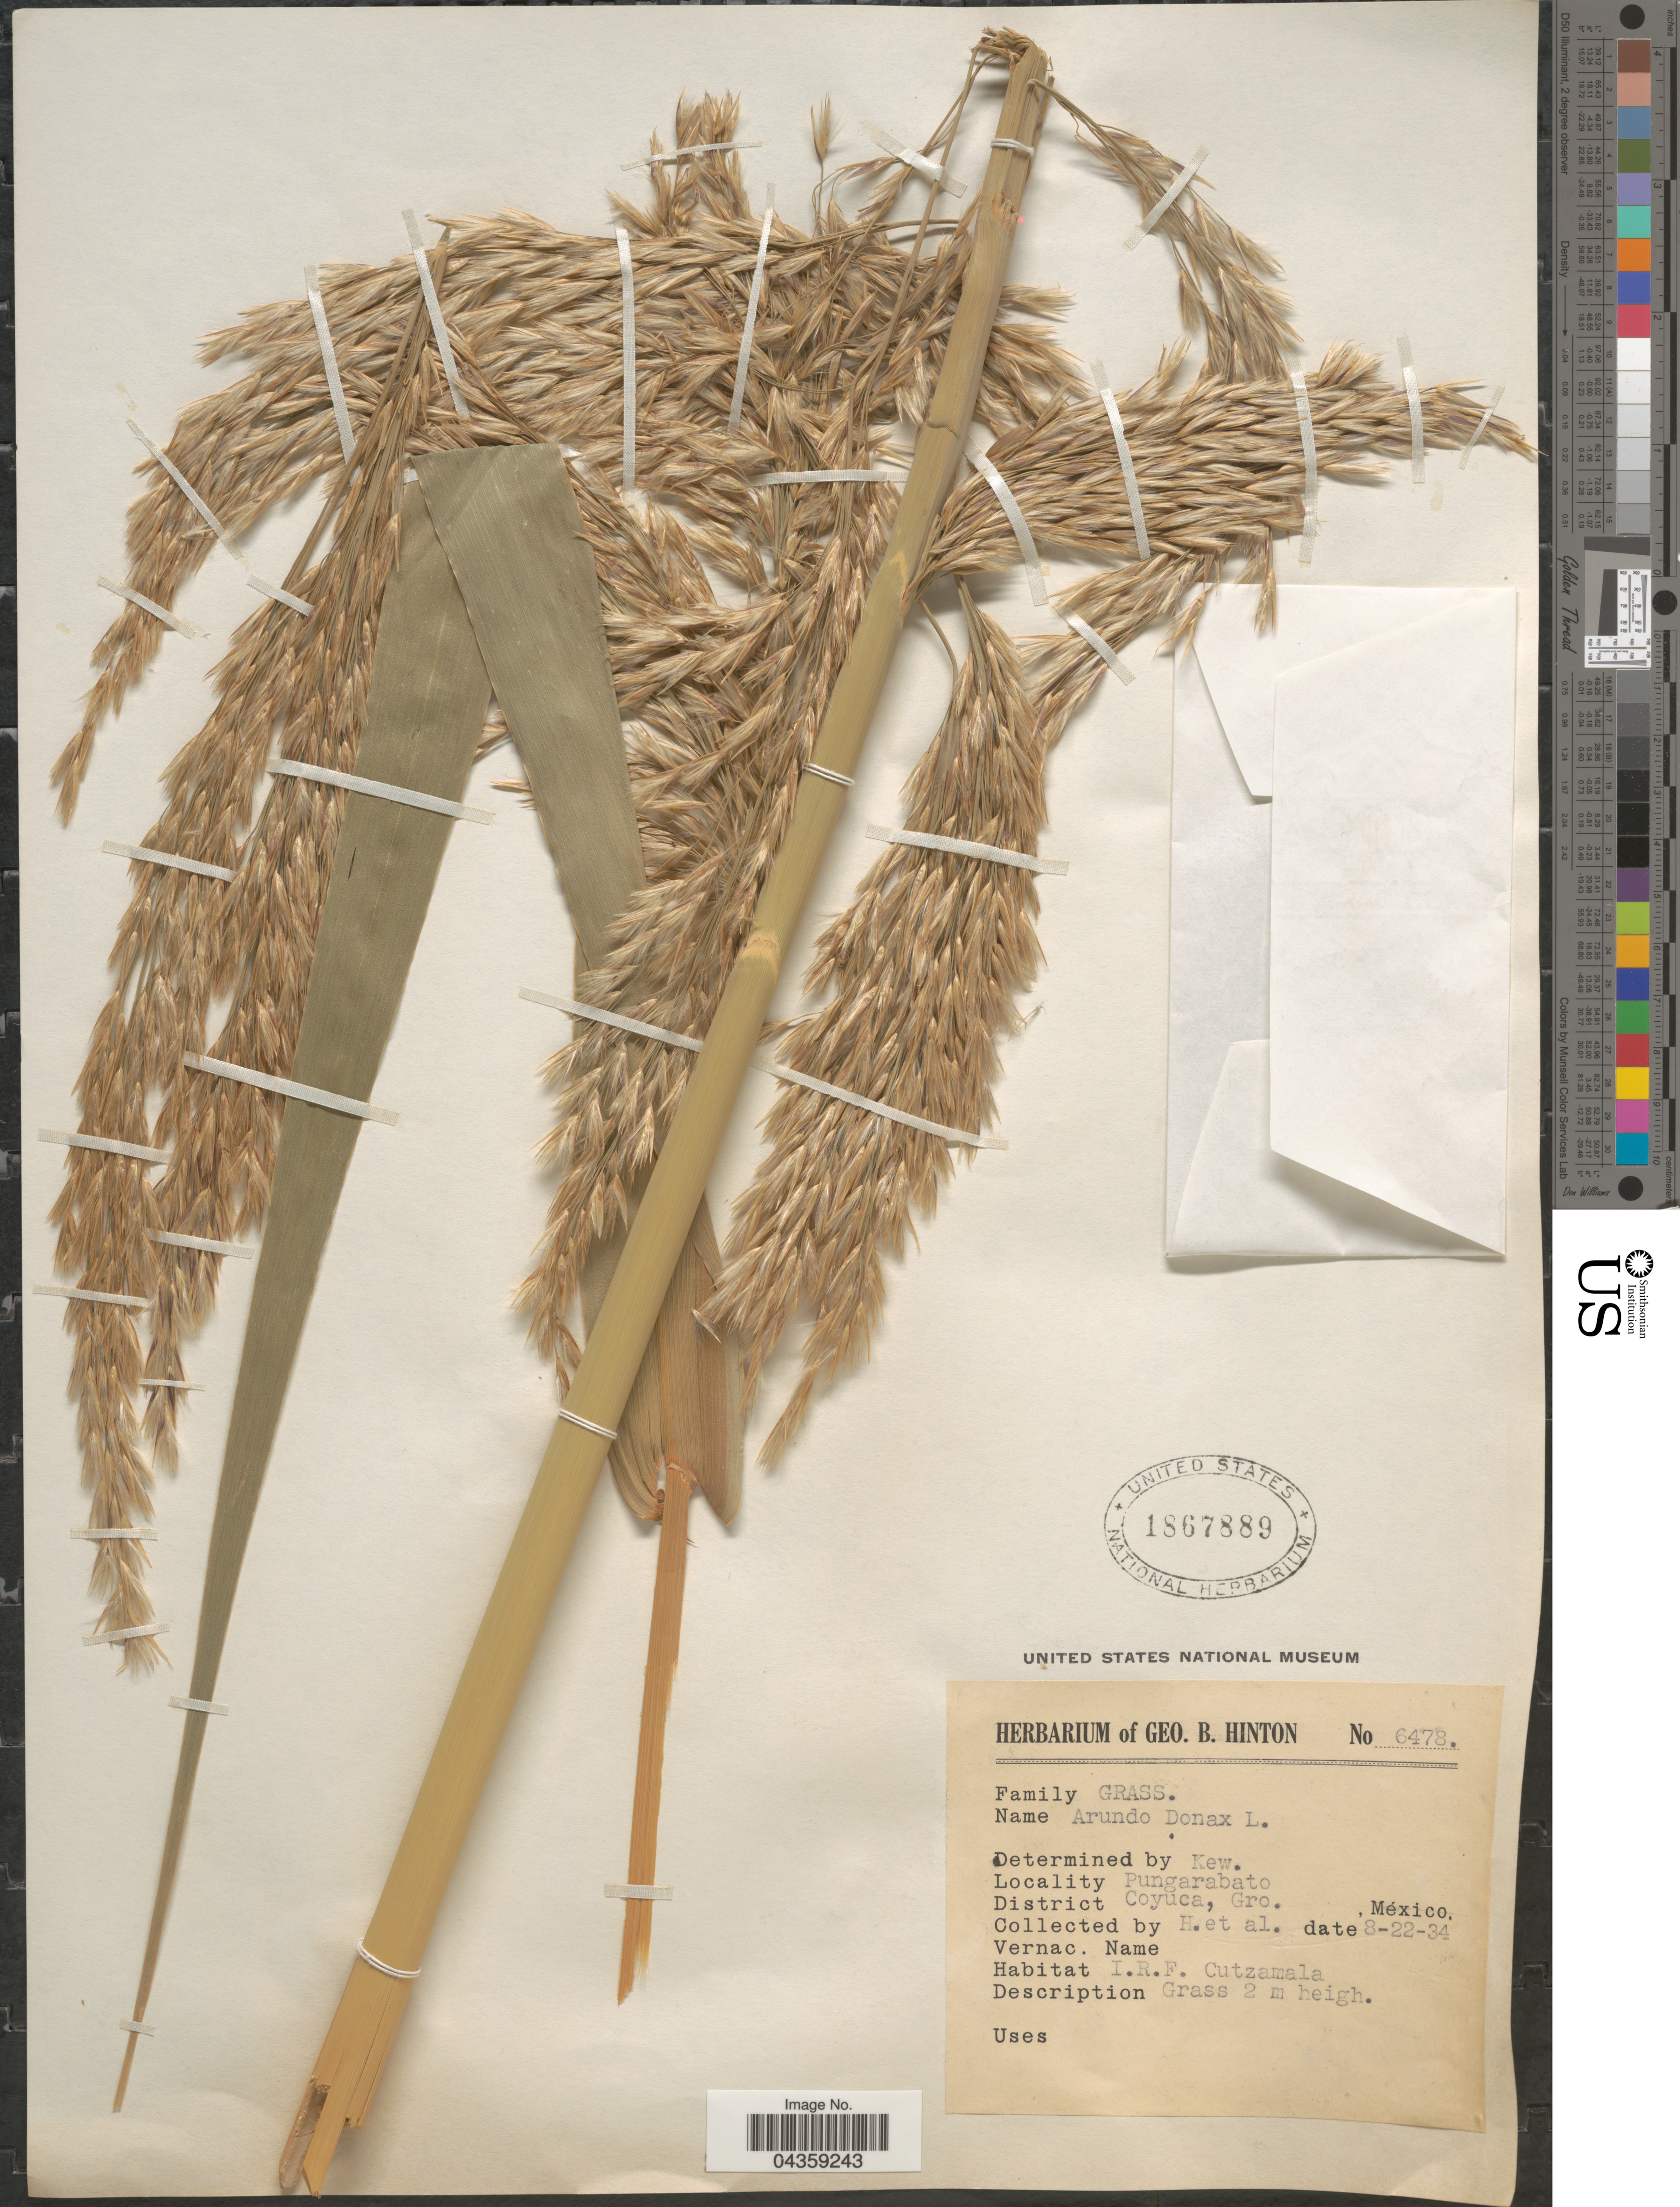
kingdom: Plantae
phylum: Tracheophyta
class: Liliopsida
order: Poales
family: Poaceae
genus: Arundo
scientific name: Arundo donax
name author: L.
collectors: G. B. Hinton & et al.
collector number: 6478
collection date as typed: Transcribed d/m/y: 22/8/34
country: Mexico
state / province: Guerrero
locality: Pungarabato. District Coyuca.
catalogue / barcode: US 1867889